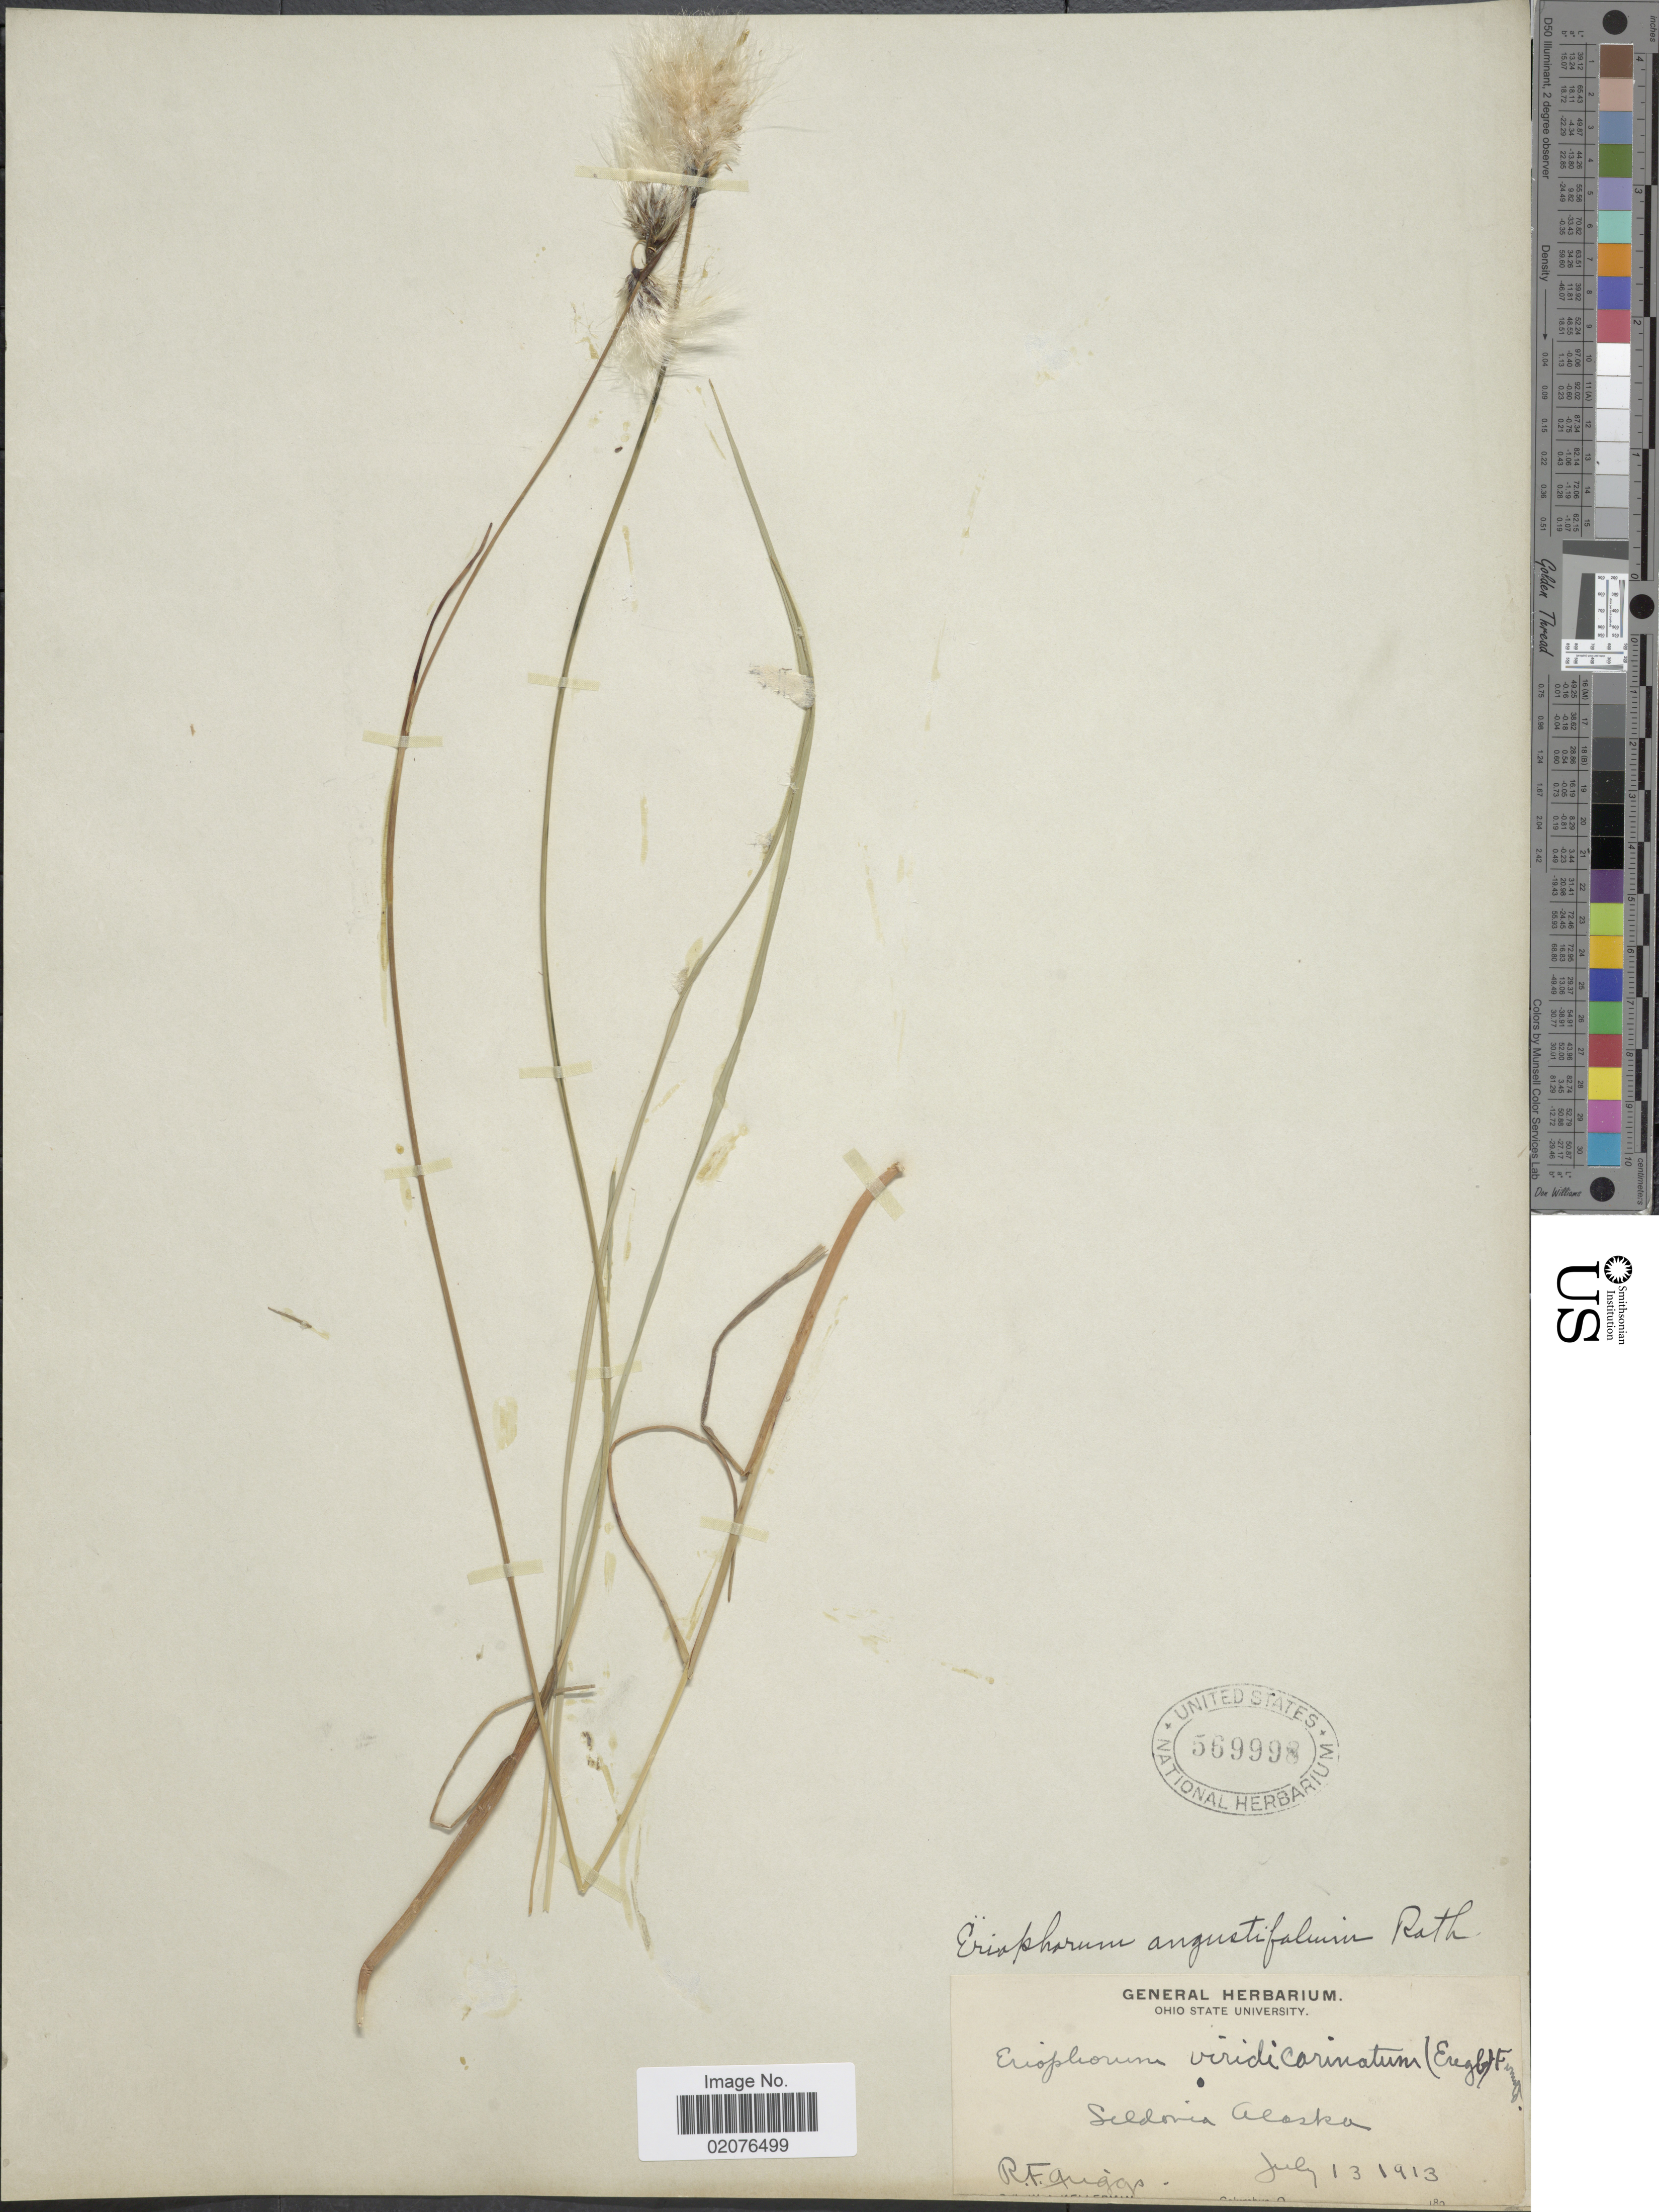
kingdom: Plantae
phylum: Tracheophyta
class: Liliopsida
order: Poales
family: Cyperaceae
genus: Eriophorum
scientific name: Eriophorum angustifolium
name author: Honck.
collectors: R. F. Griggs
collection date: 1913-07-13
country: United States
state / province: Alaska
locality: Seldonia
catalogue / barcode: US 569998